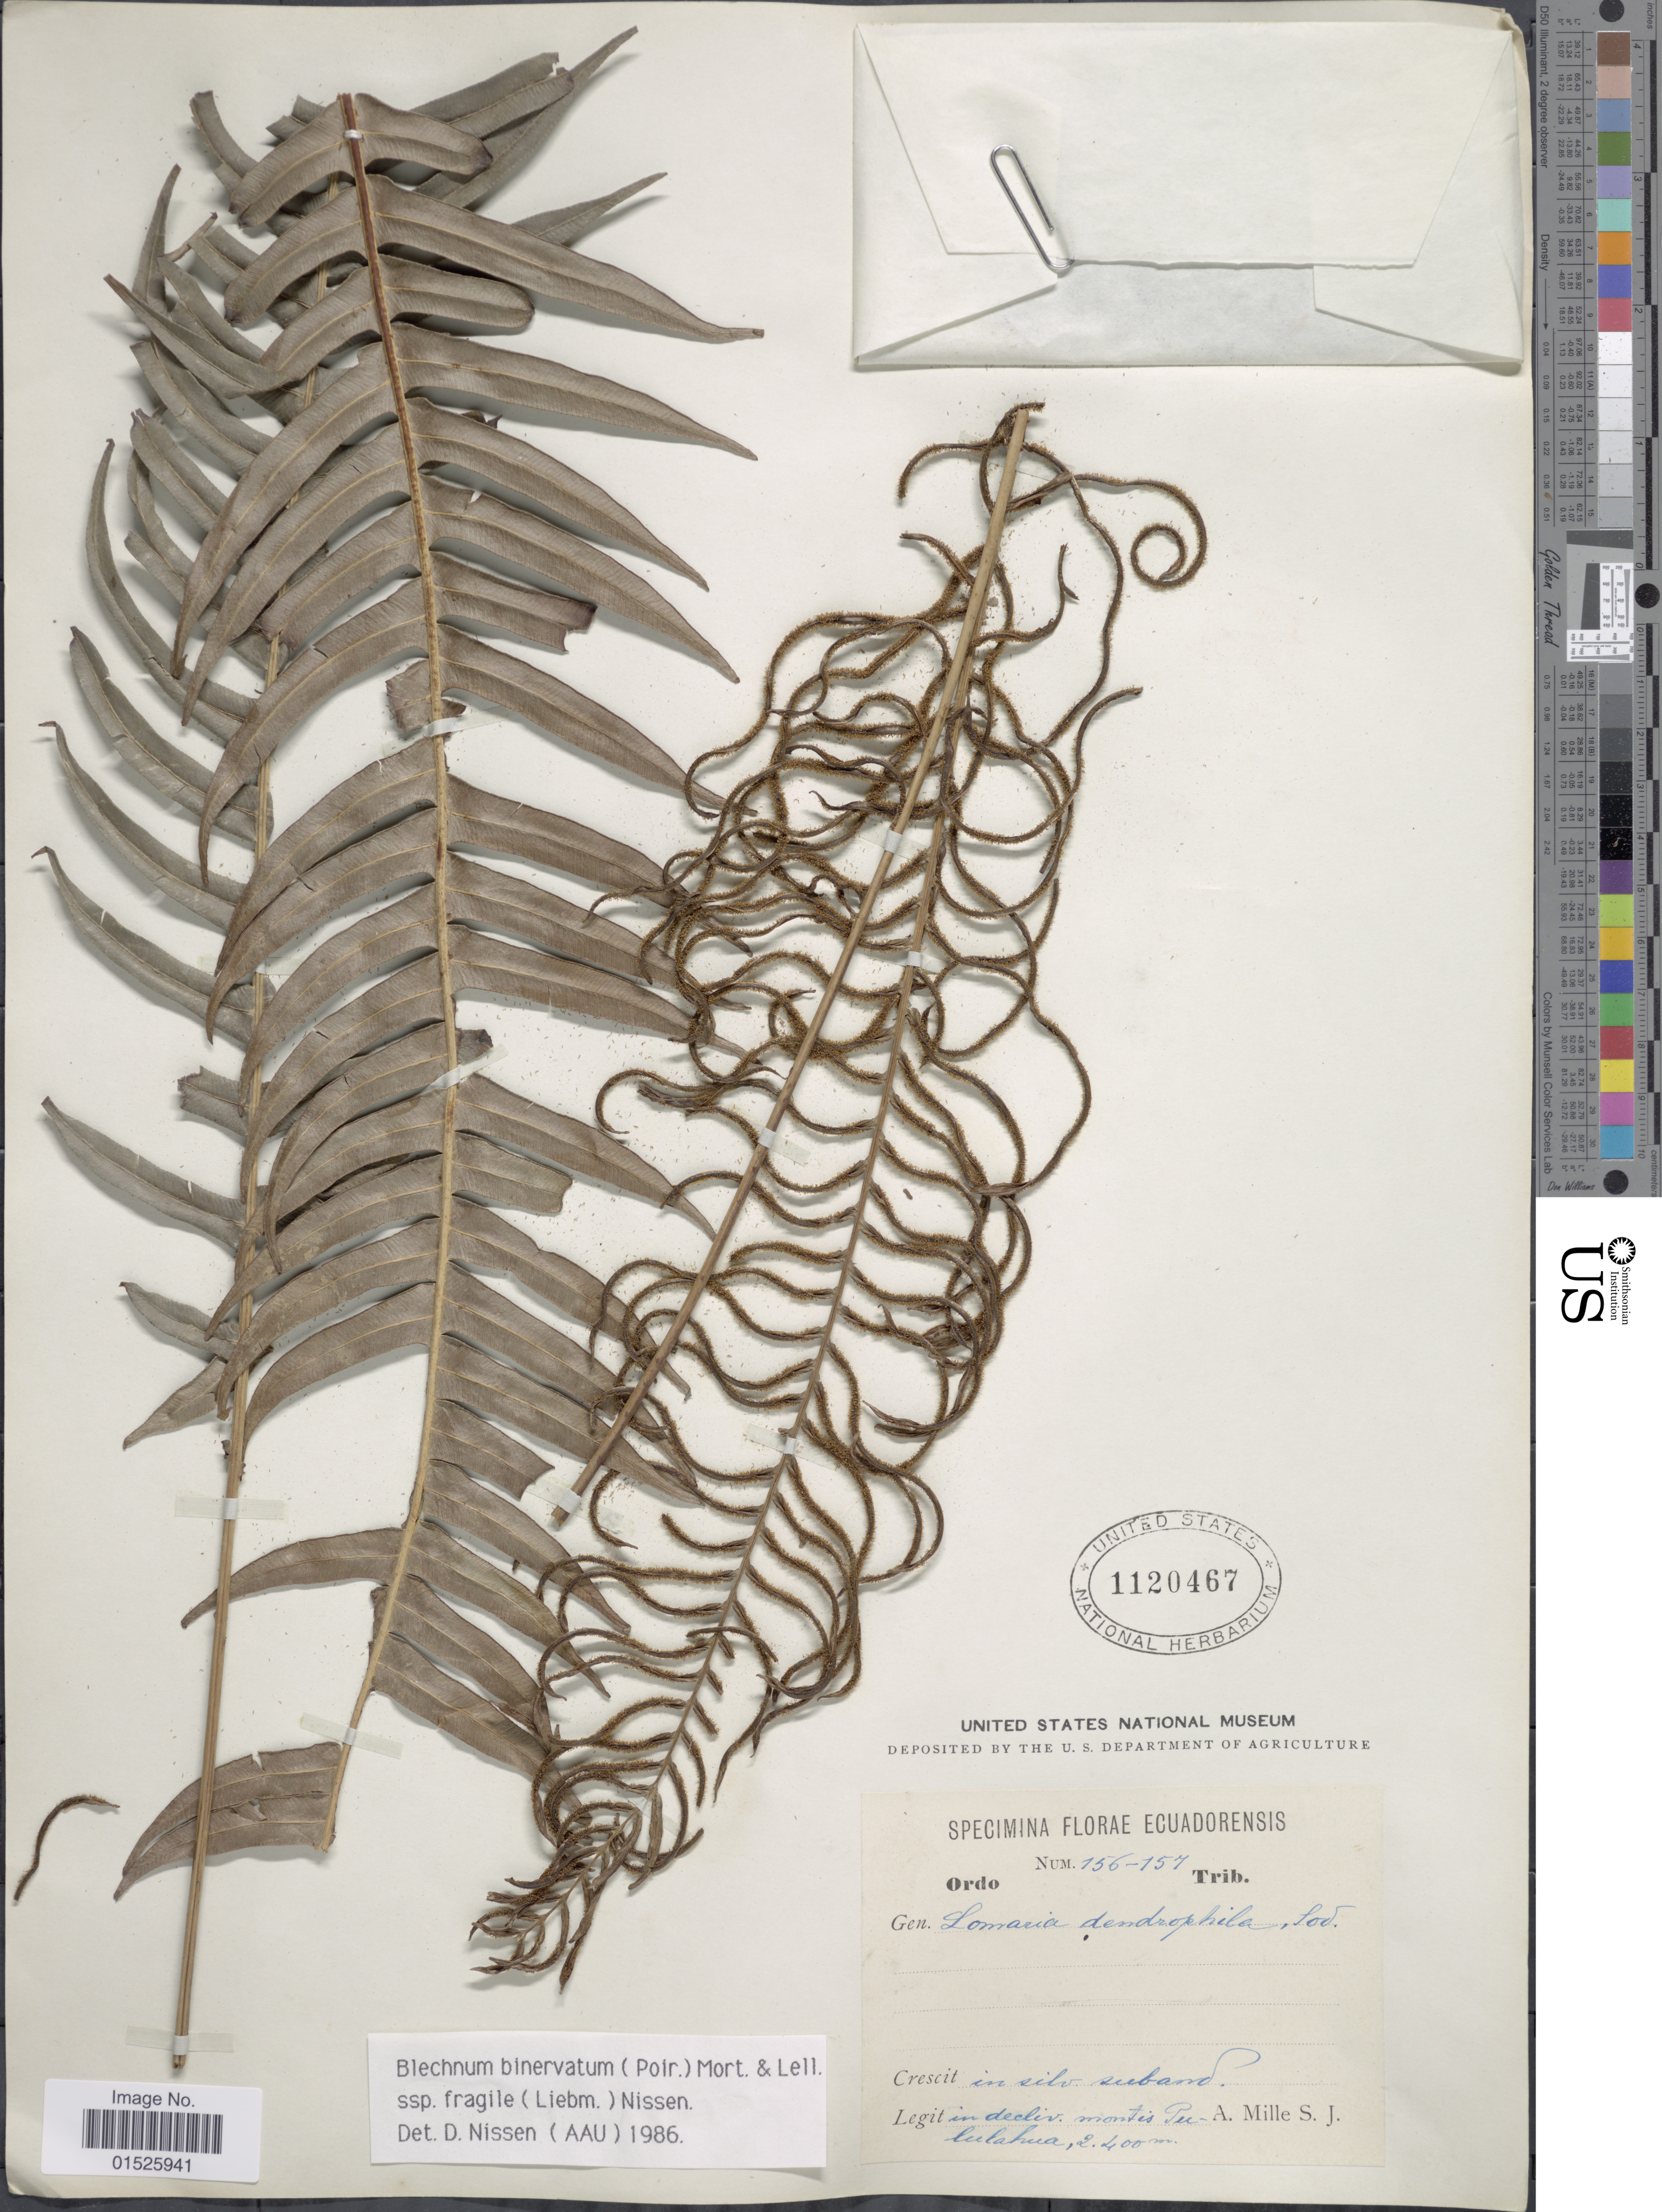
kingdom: Plantae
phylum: Tracheophyta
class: Polypodiopsida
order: Polypodiales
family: Blechnaceae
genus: Blechnum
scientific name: Blechnum fragile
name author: (Liebm.) C.V. Morton & Lellinger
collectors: A. Mille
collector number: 156-157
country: Ecuador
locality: Crescit in silv. suband. in decliv. montis Pululahua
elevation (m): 2400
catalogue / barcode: US 1120467